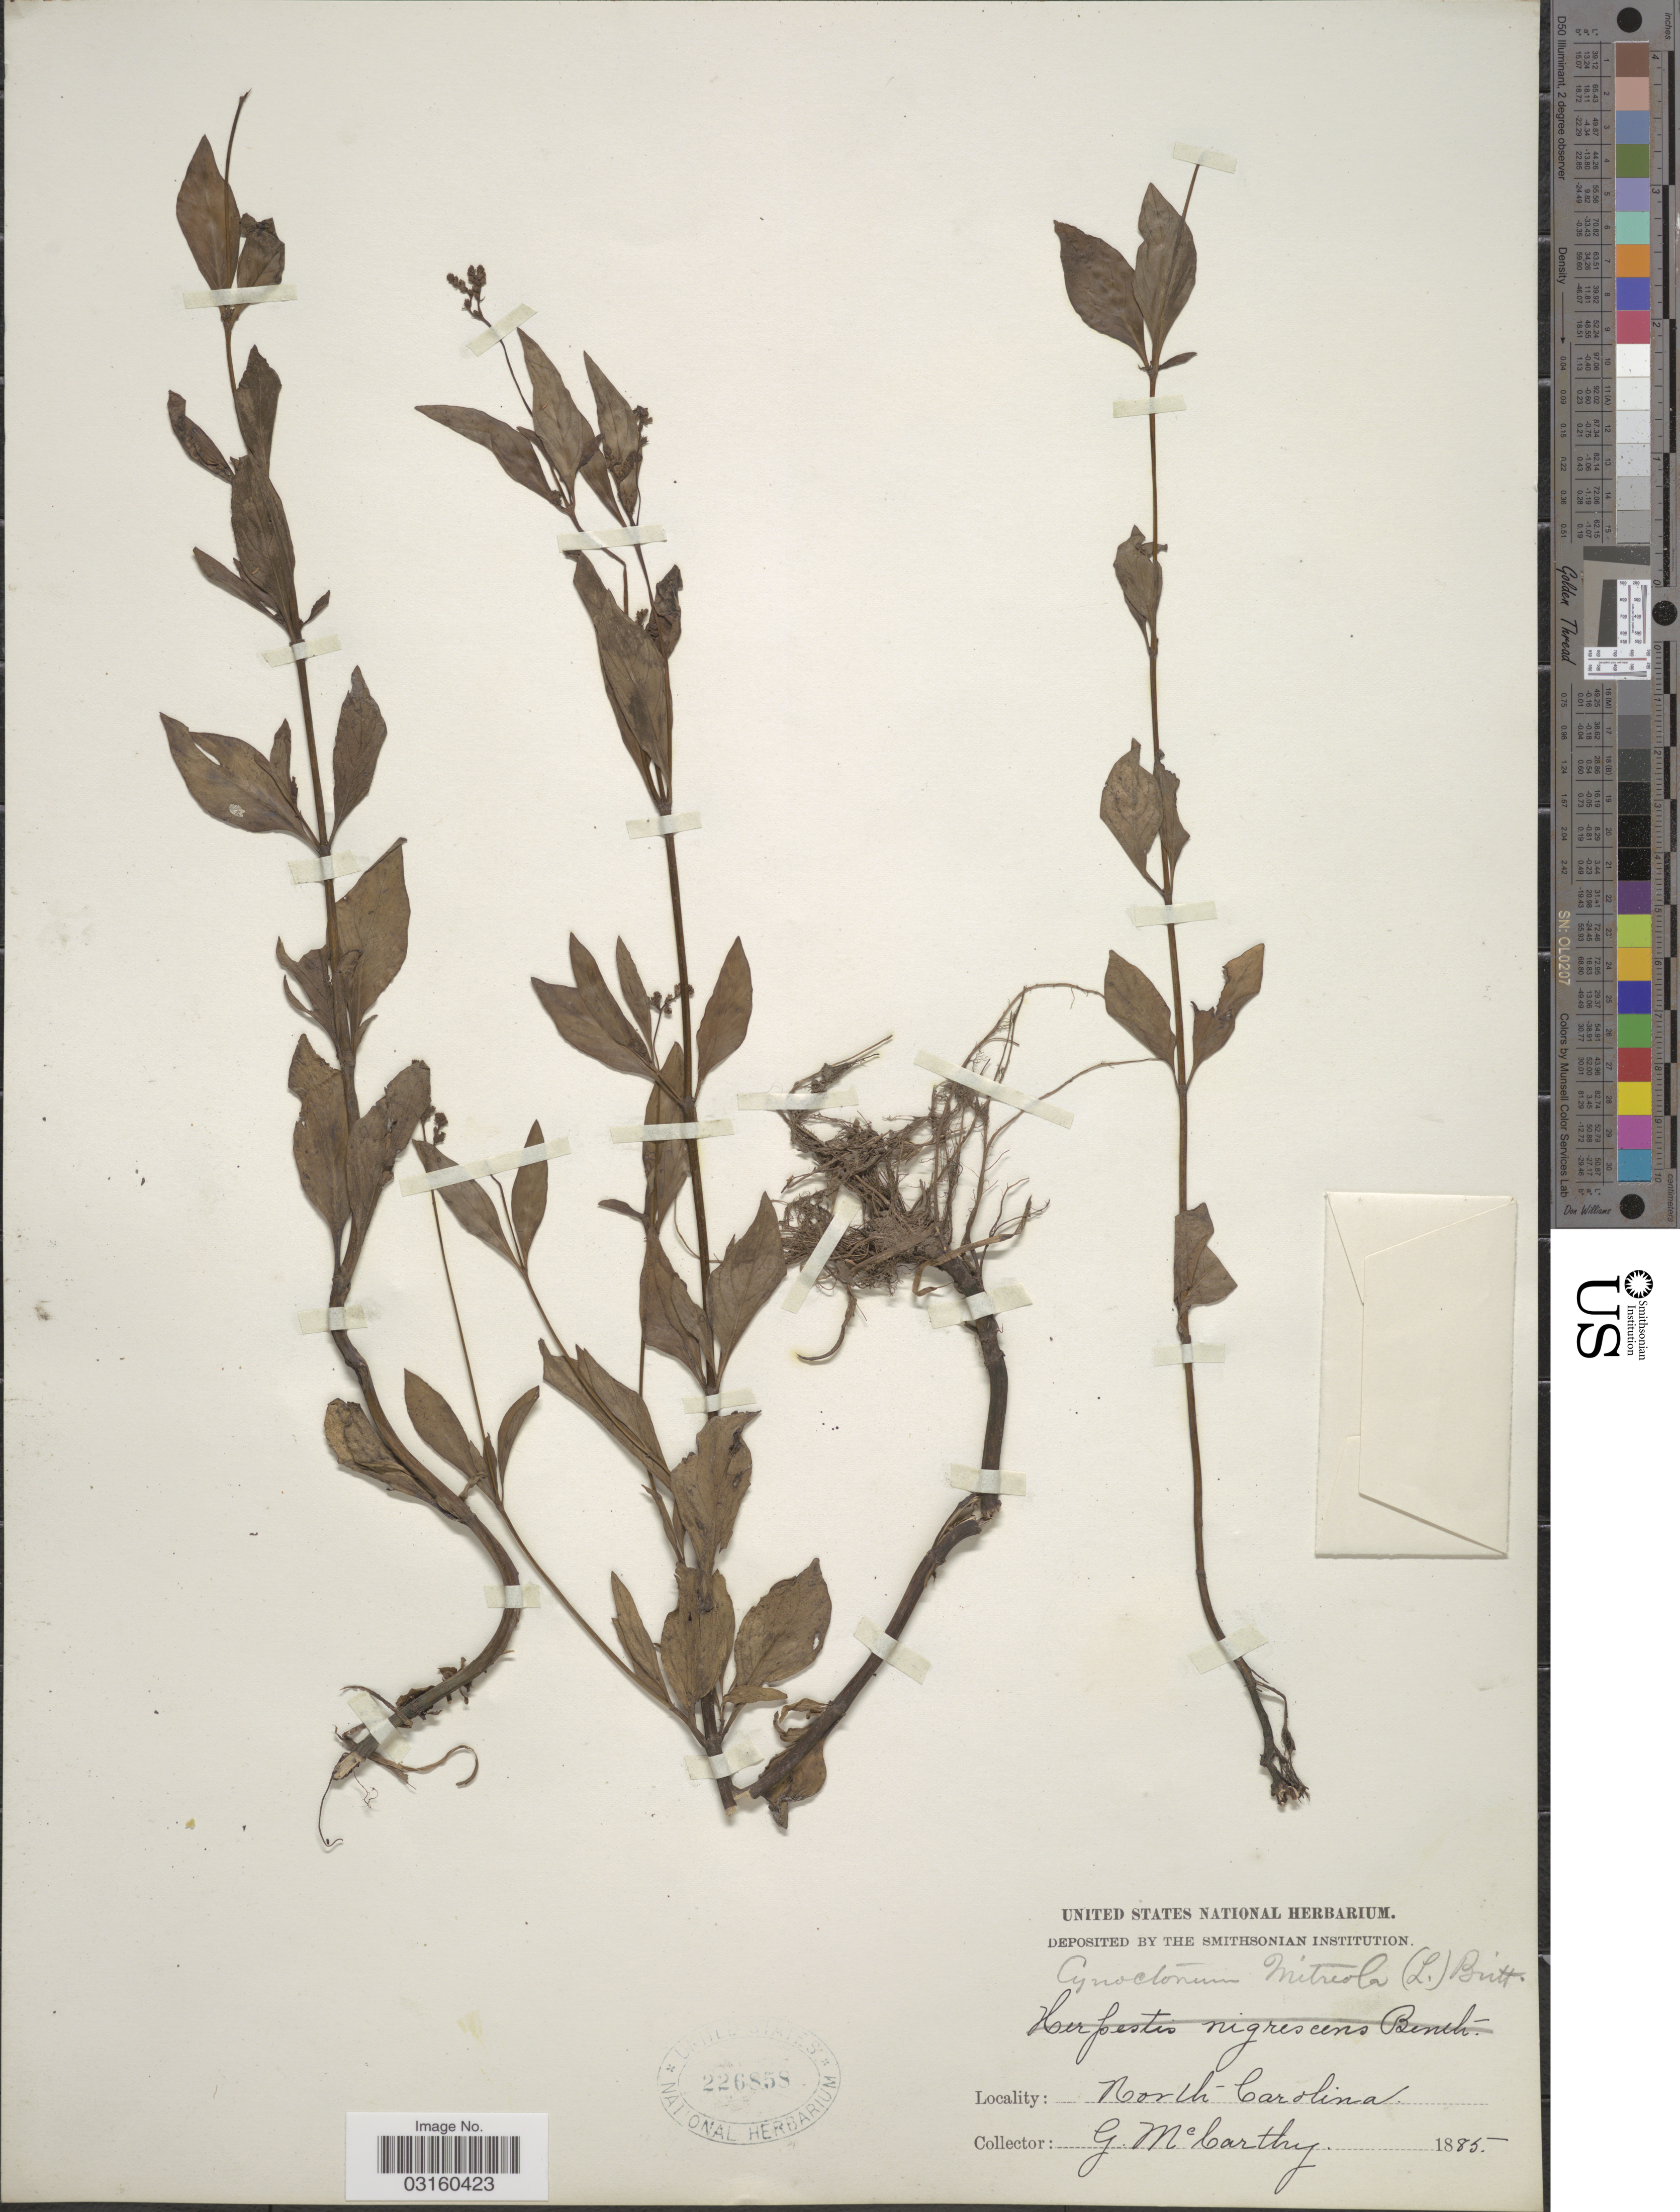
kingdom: Plantae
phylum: Tracheophyta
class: Magnoliopsida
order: Gentianales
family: Loganiaceae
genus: Mitreola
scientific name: Mitreola petiolata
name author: (J.F. Gmel.) Torr. & A. Gray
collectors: G. McCarthy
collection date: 1885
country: United States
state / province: North Carolina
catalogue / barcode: US 226858